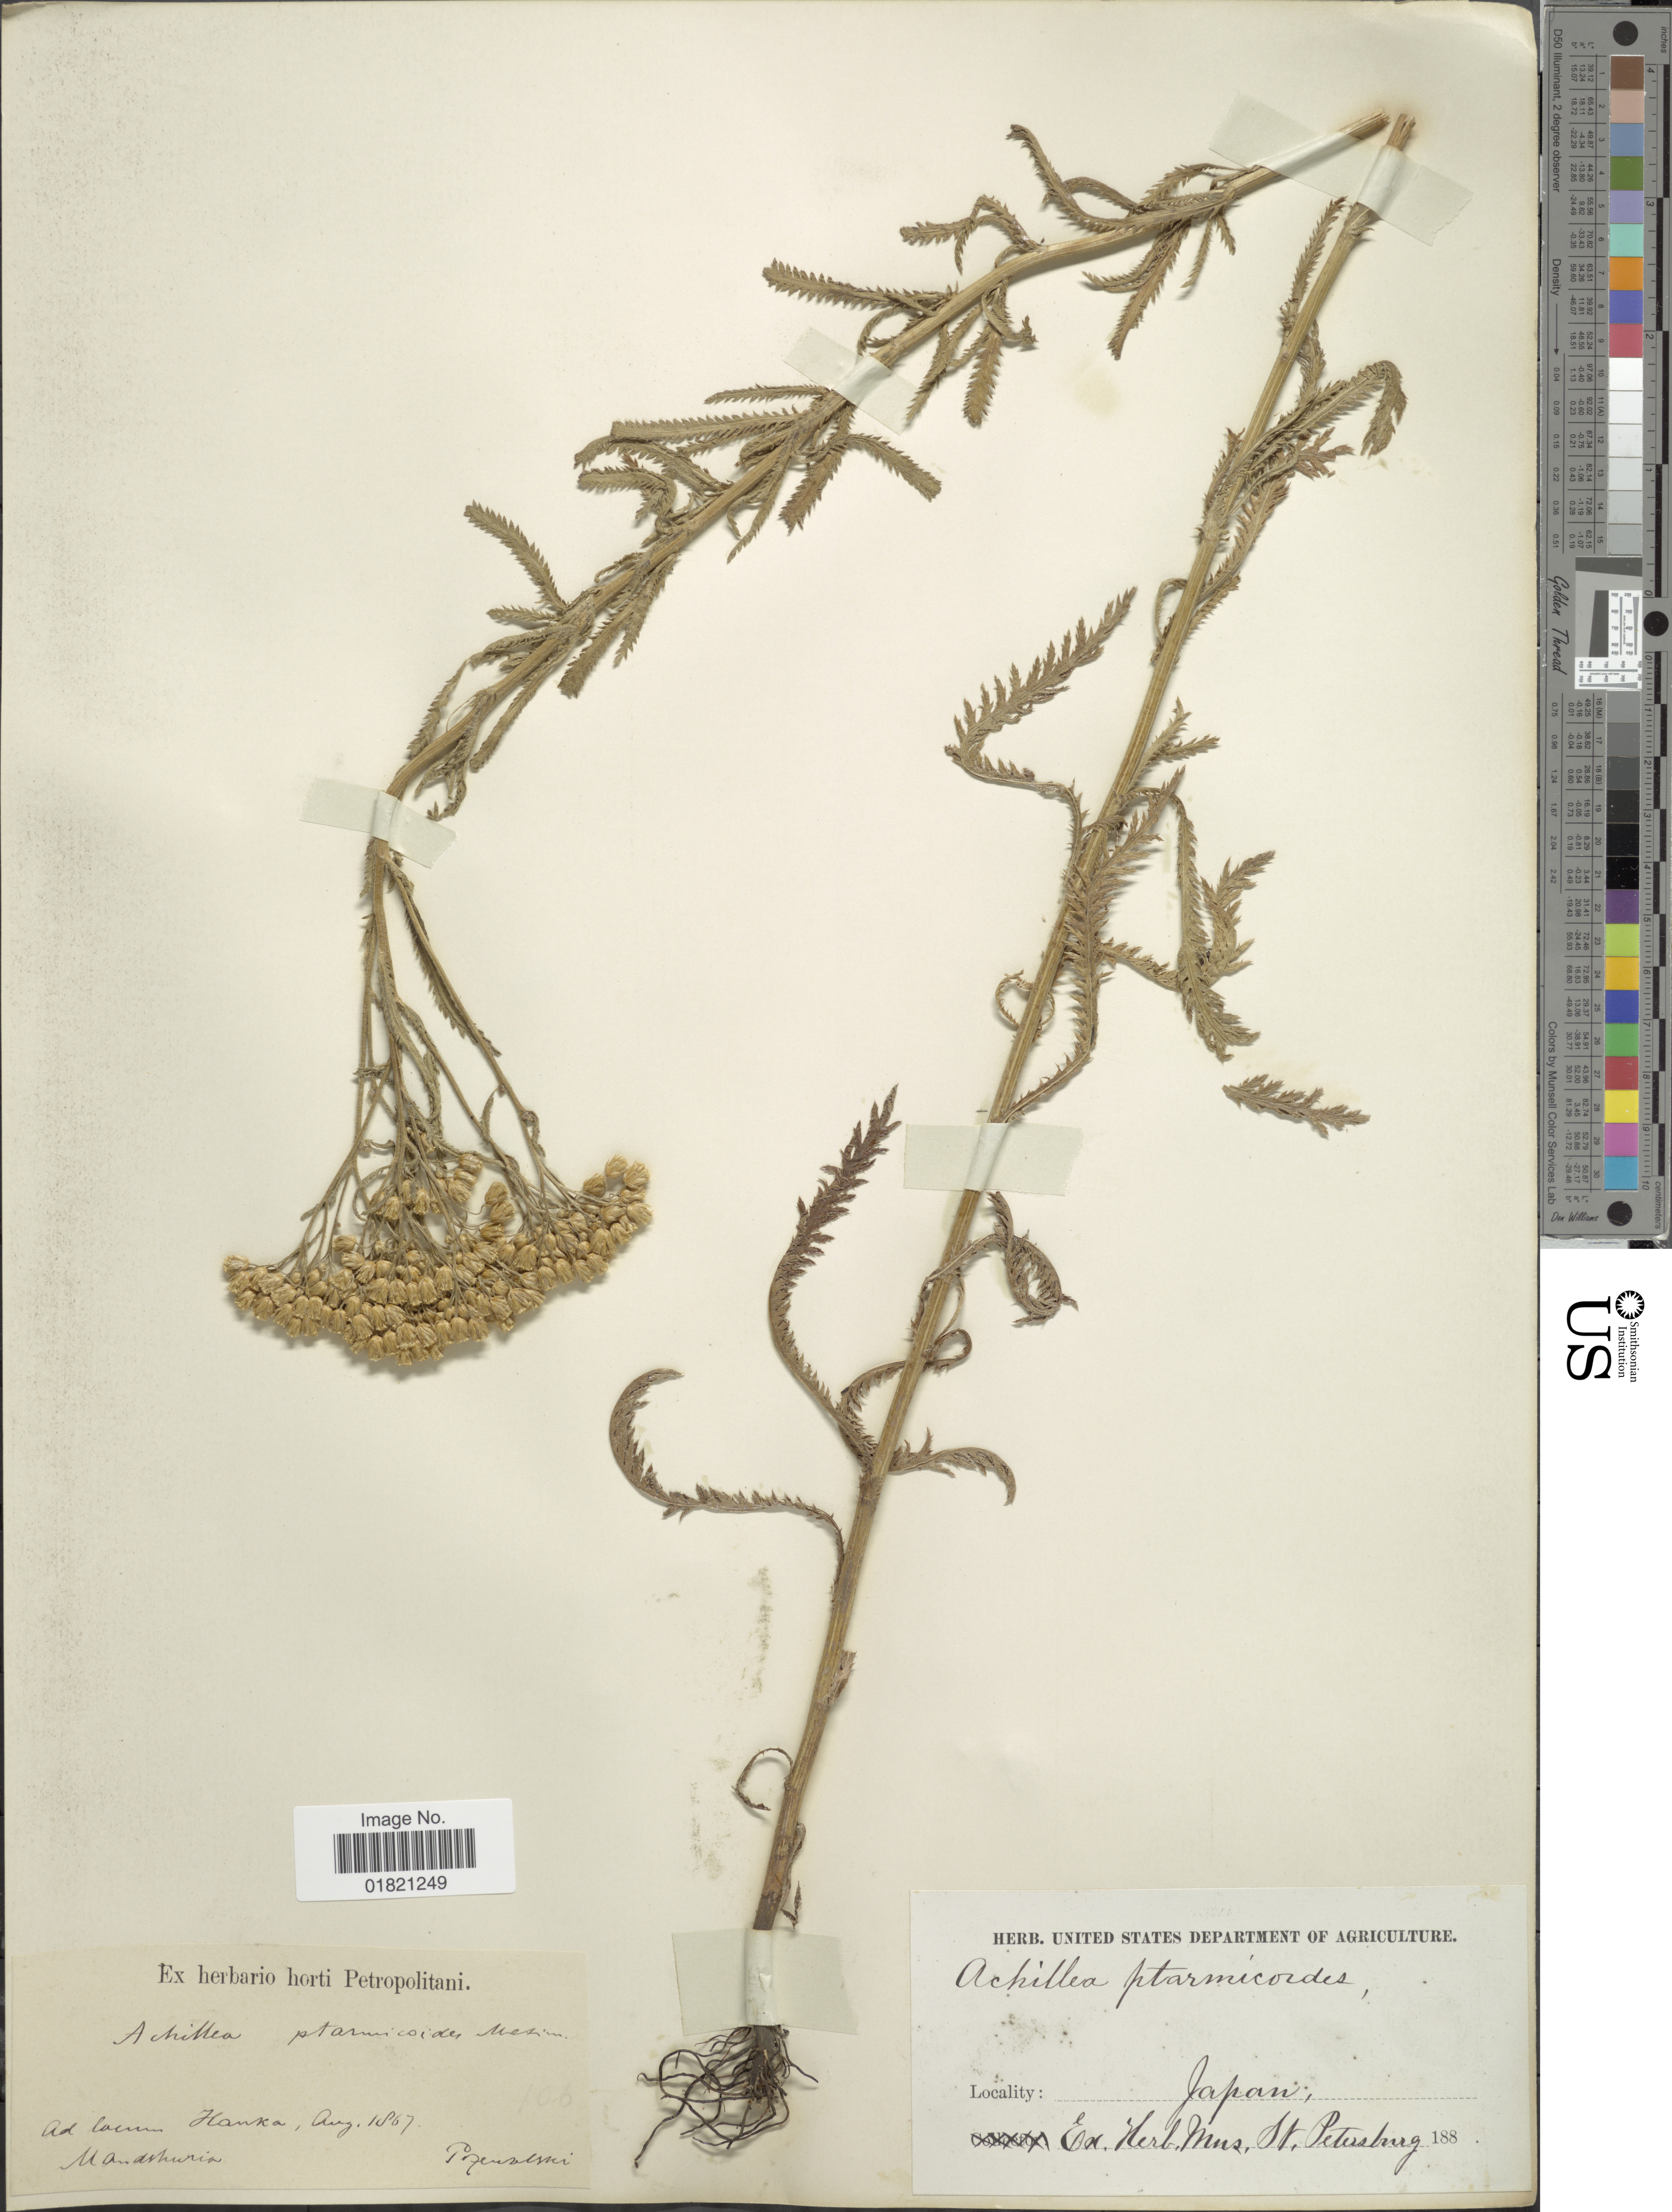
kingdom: Plantae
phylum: Tracheophyta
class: Magnoliopsida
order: Asterales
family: Asteraceae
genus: Achillea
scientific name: Achillea ptarmicoides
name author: Maxim.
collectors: Popenvenski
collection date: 1867-08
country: Japan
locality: Ad cacum Hanka. Mandshuria.